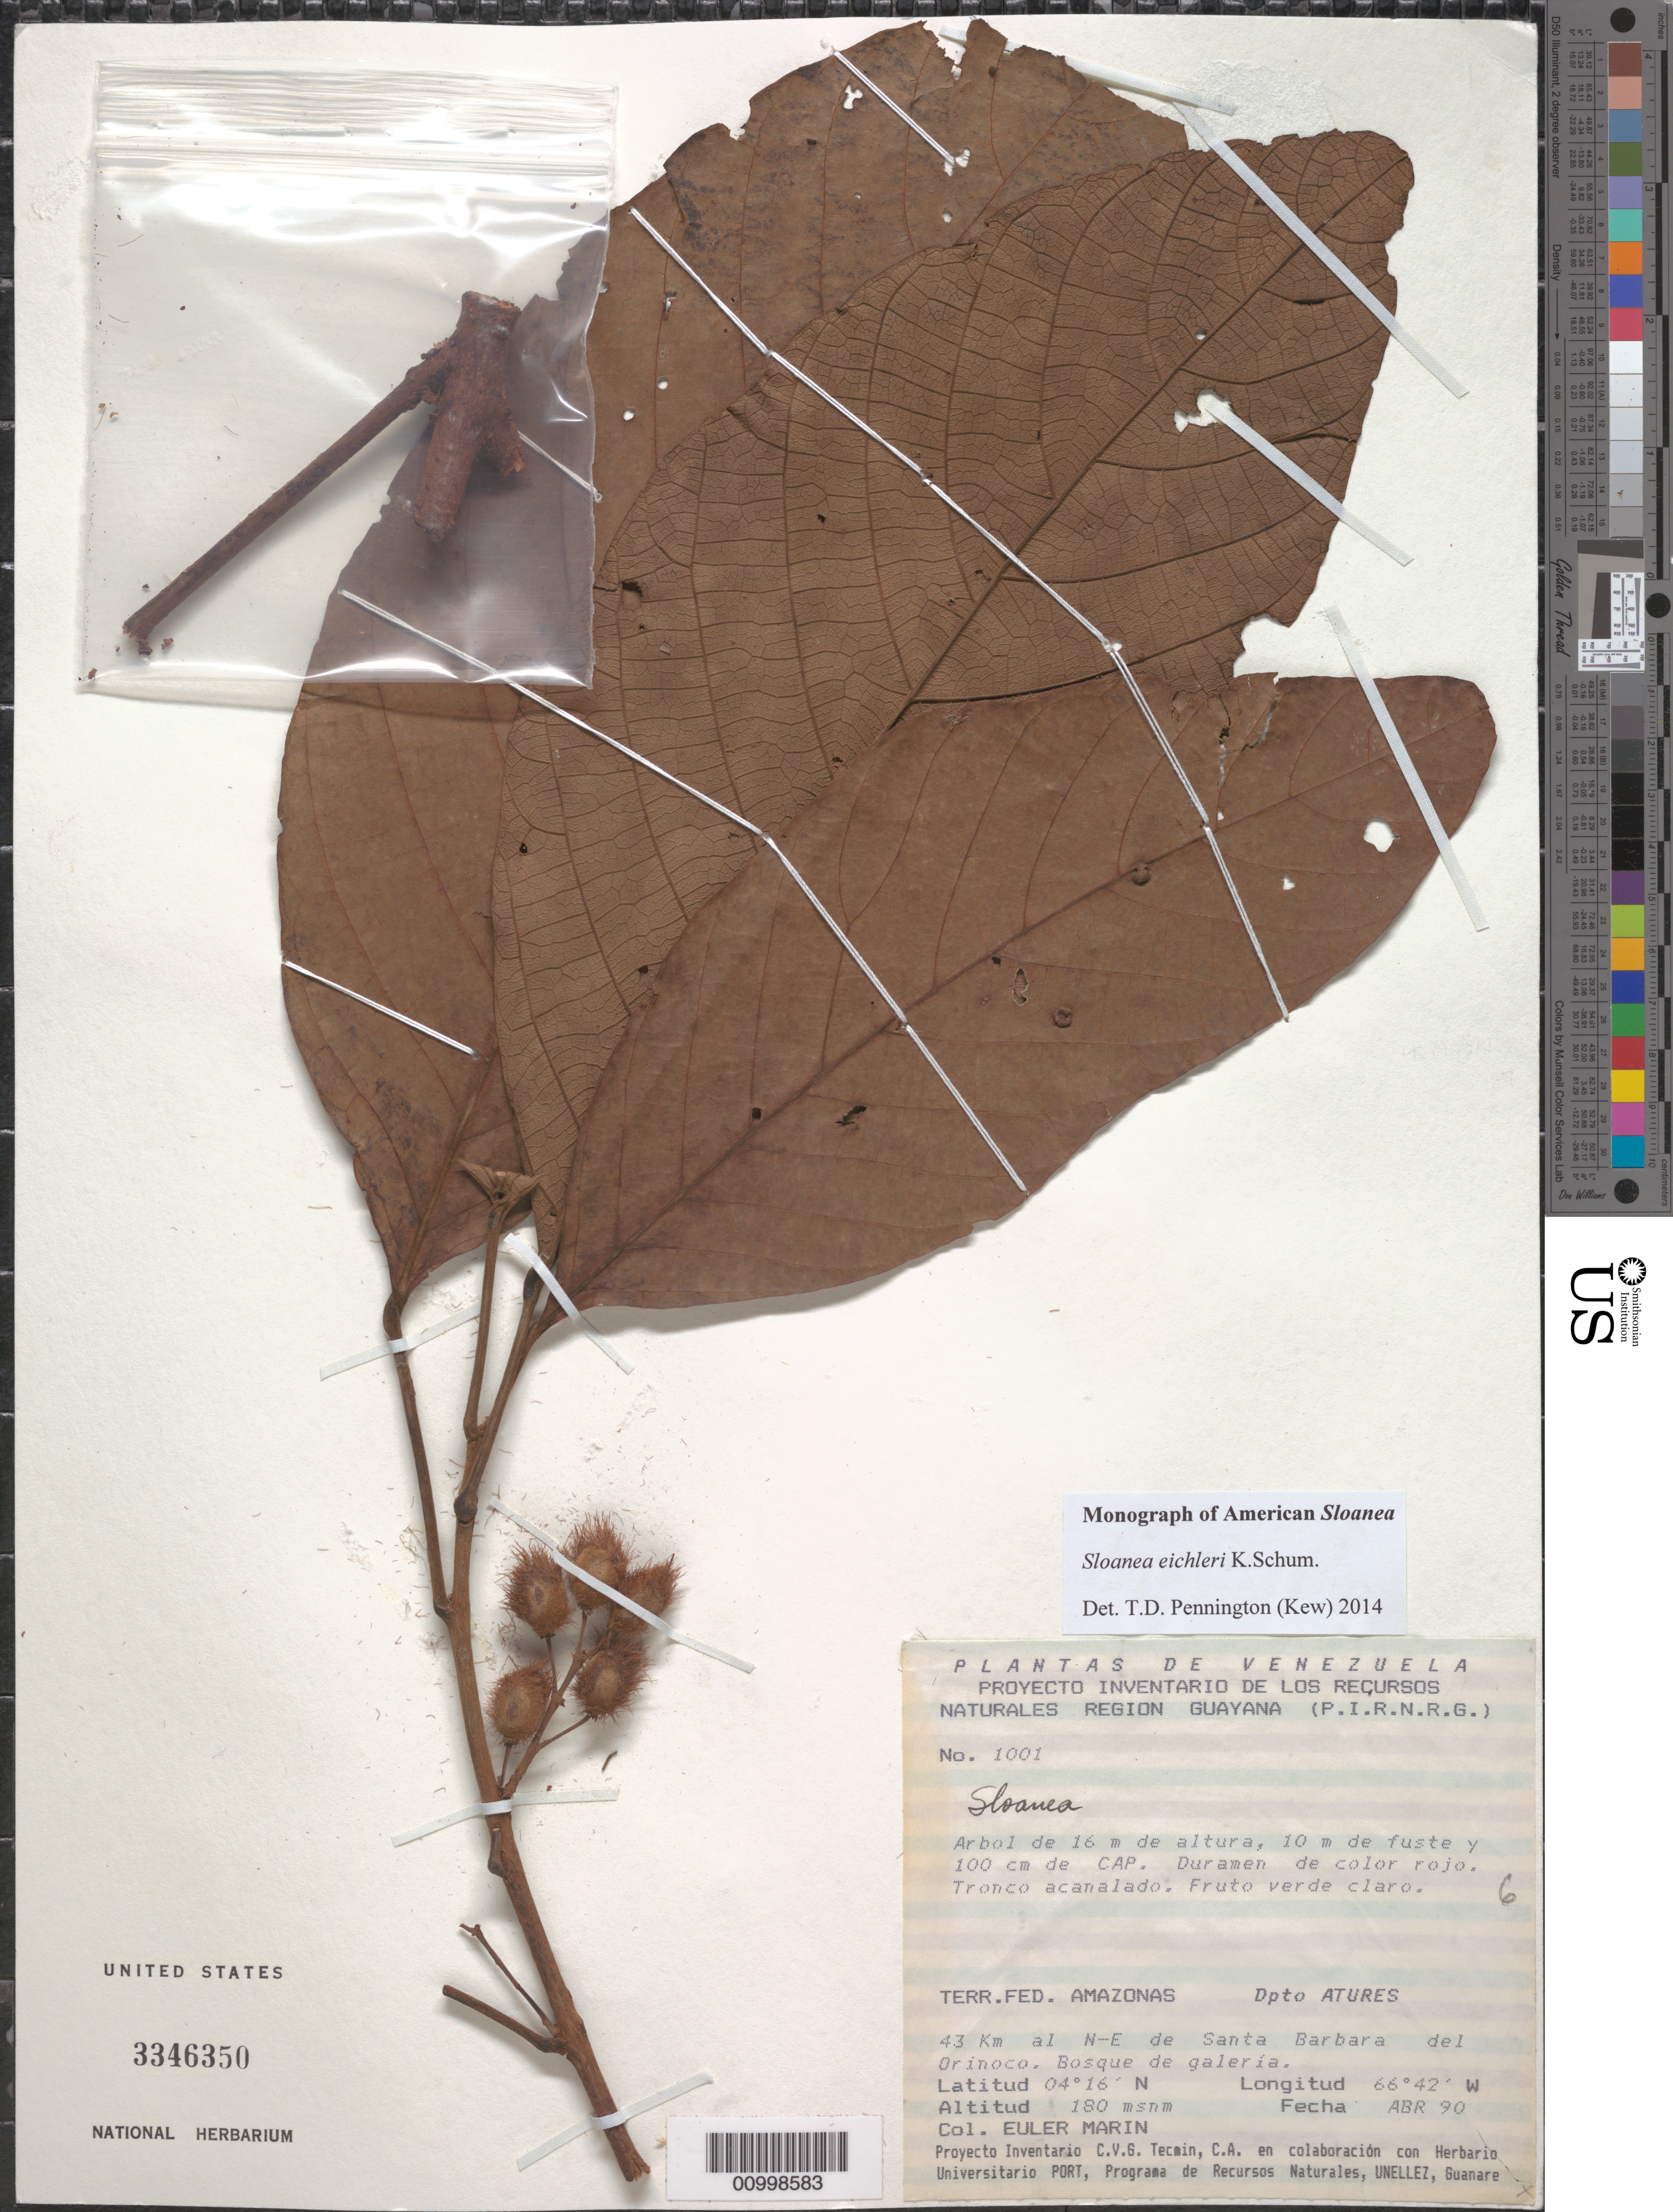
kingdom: Plantae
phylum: Tracheophyta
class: Magnoliopsida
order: Oxalidales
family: Elaeocarpaceae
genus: Sloanea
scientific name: Sloanea eichleri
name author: K. Schum.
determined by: Pennington, T. D., (K)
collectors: E. Marin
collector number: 1001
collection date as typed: Apr-90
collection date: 1990-04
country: Venezuela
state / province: Amazonas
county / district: Atures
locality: Santa Barbara del Orinoco, 43 km al NE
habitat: Bosque de galeria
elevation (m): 180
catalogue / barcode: US 3346350